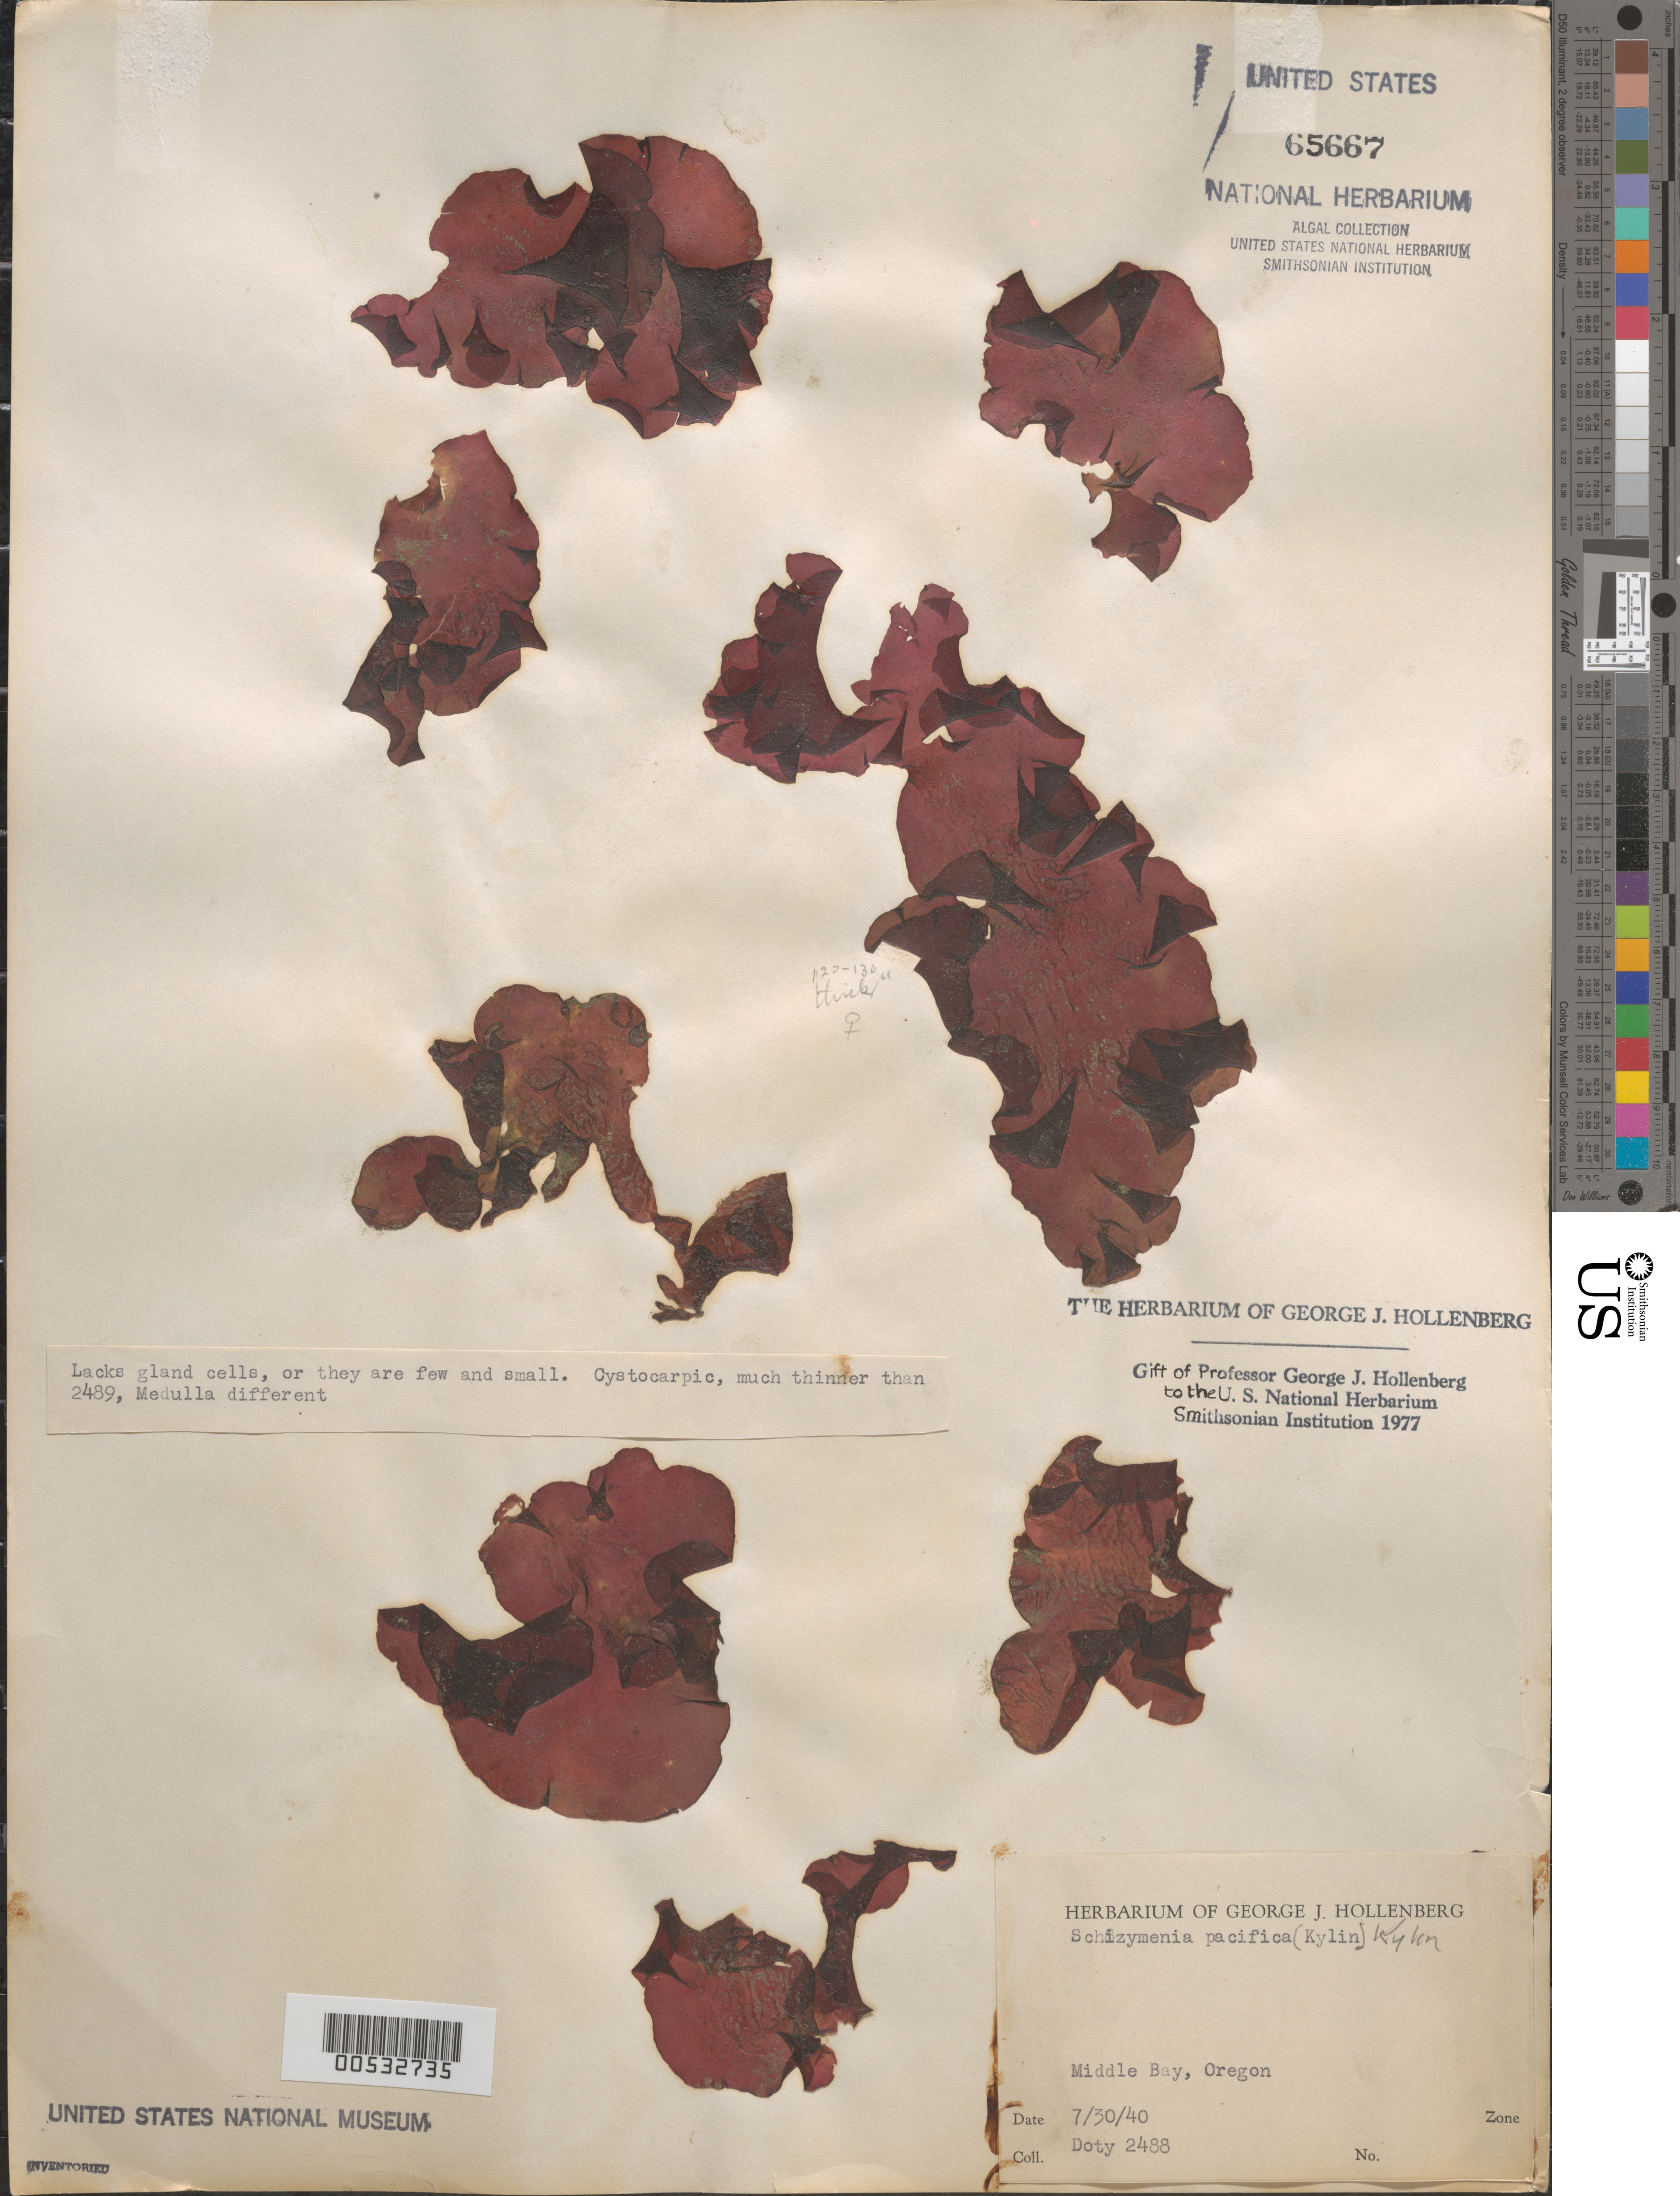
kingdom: Plantae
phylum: Rhodophyta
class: Florideophyceae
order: Nemastomatales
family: Schizymeniaceae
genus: Schizymenia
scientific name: Schizymenia pacifica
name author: (Kylin) Kylin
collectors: M. S. Doty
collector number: MSD 2488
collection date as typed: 30 Jul 1940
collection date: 1940-07-30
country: United States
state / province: Oregon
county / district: Coos County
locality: Middle Bay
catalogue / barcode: US 65667